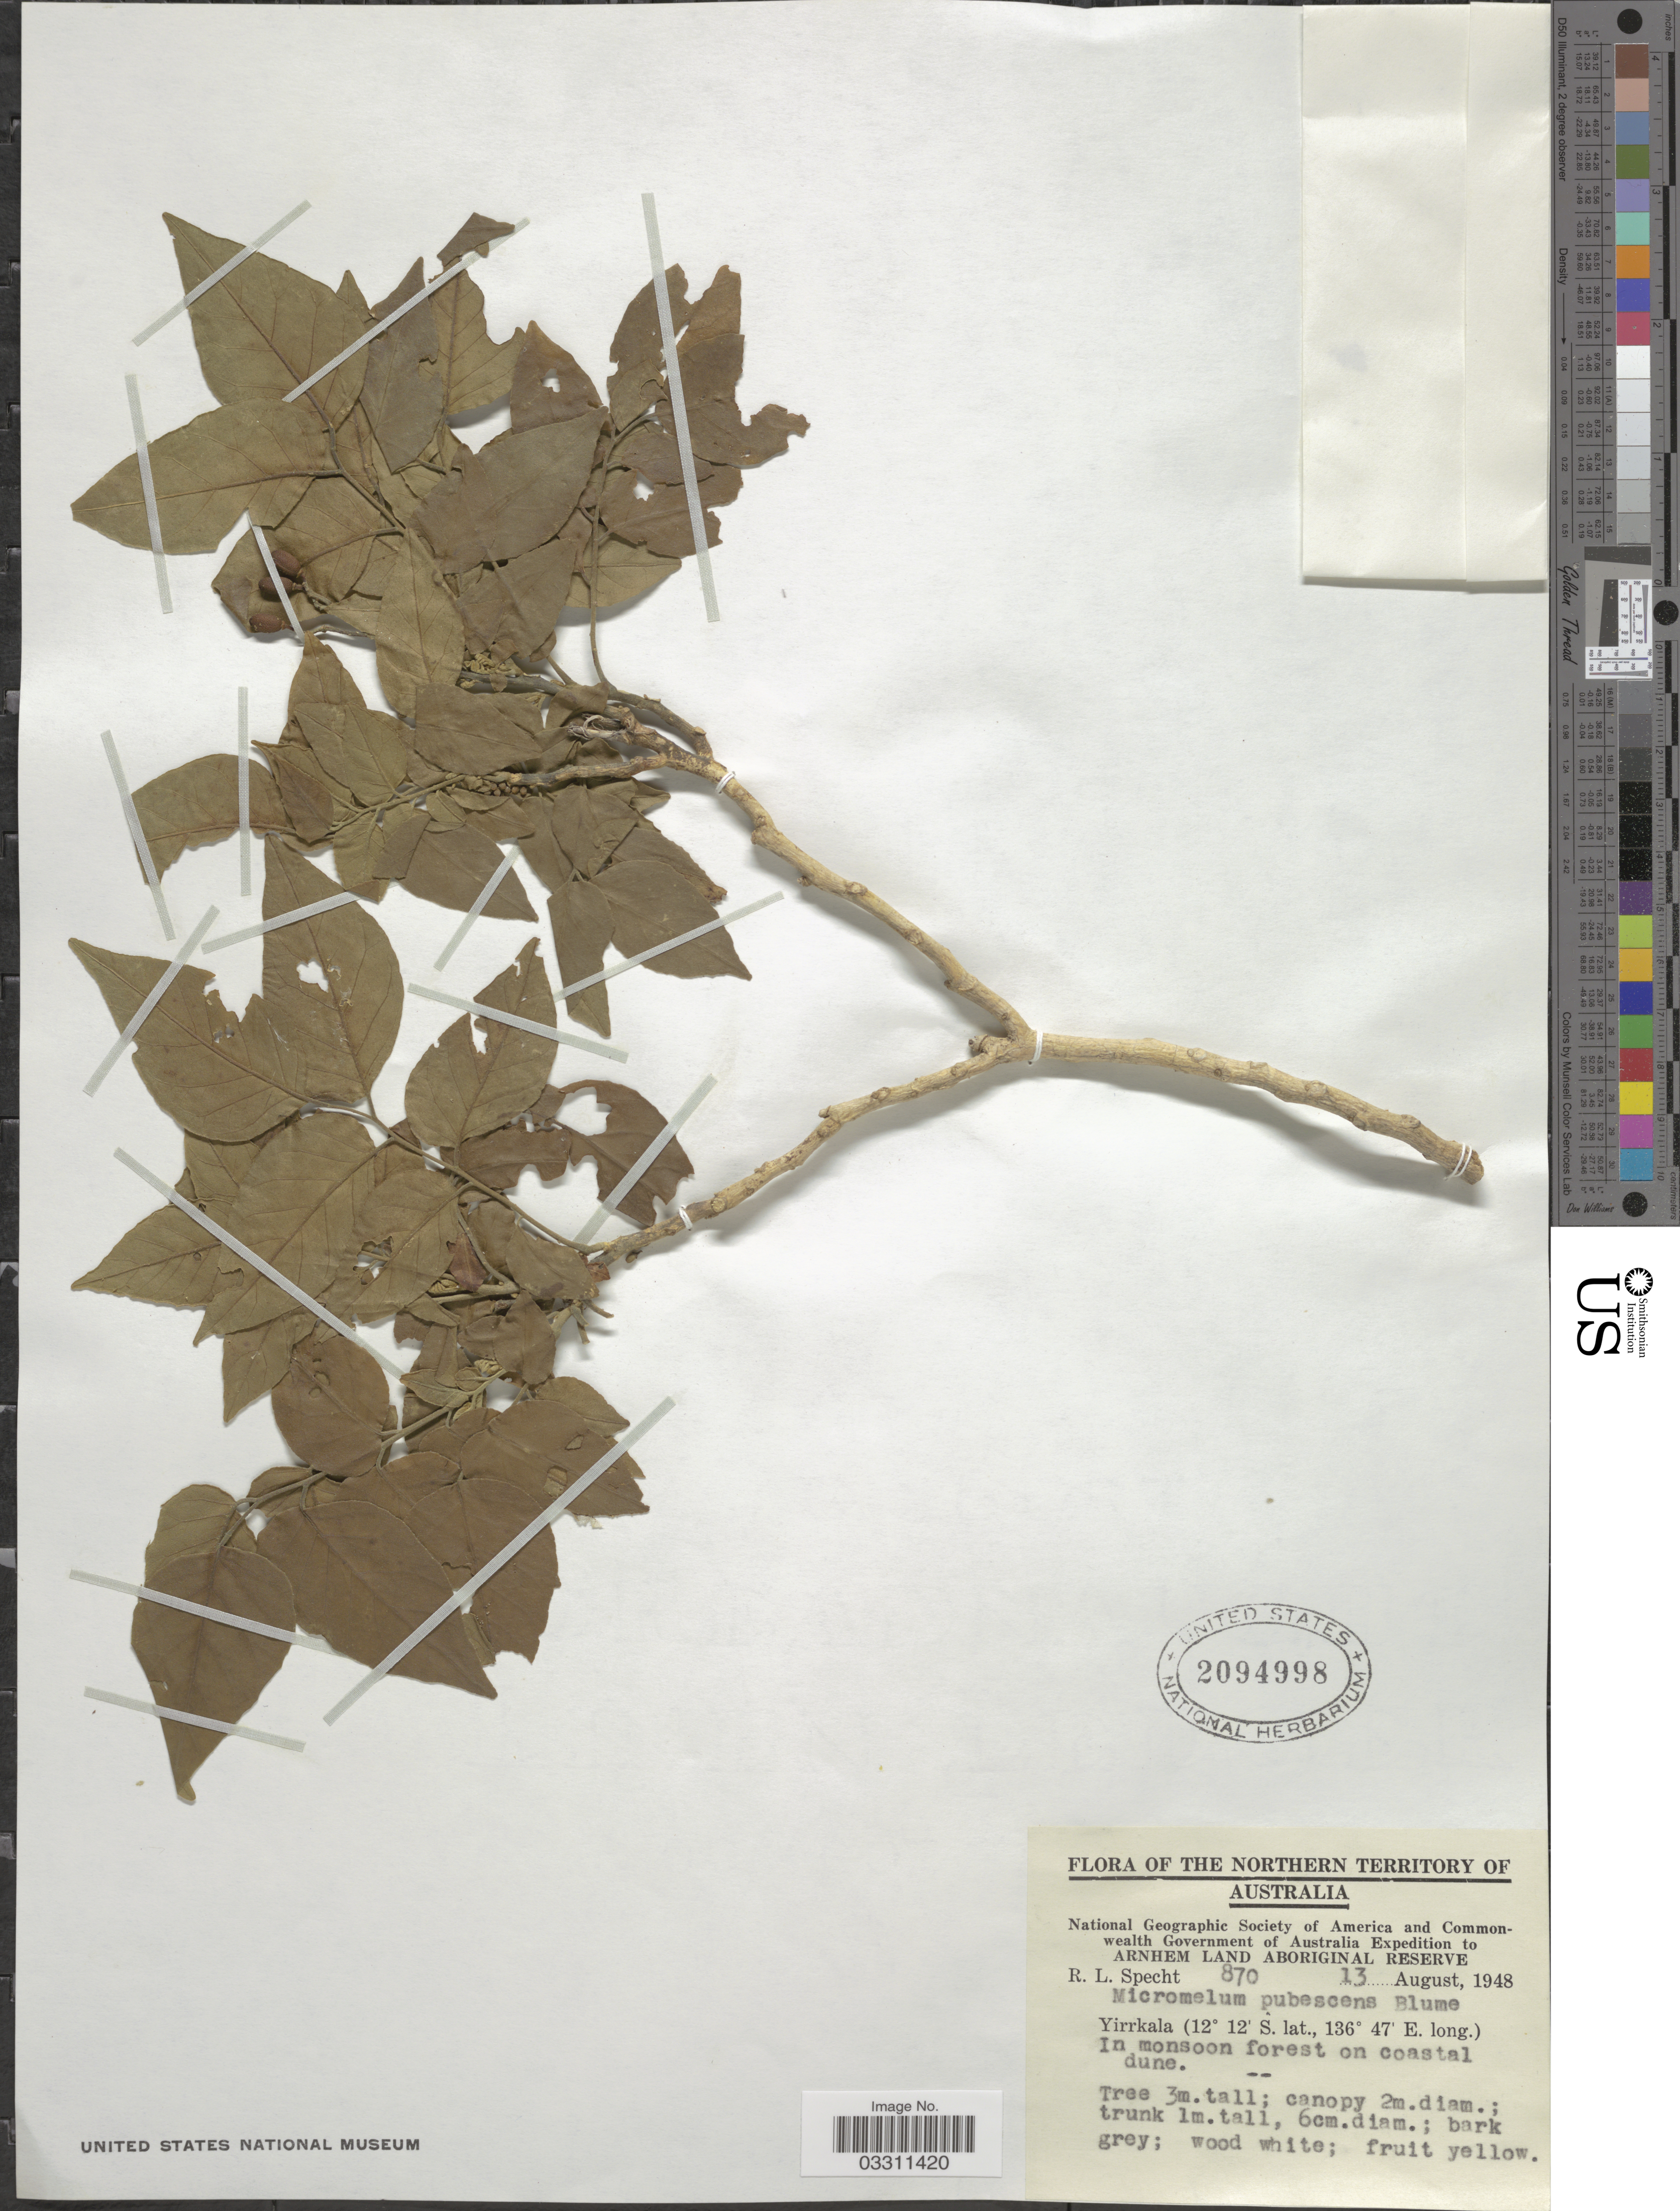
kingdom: Plantae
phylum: Tracheophyta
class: Magnoliopsida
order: Sapindales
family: Rutaceae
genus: Micromelum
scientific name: Micromelum minutum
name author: (G. Forst.) Wight & Arn.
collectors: R. L. Specht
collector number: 870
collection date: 1948-08-13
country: Australia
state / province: Northern Territory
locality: Arnhem Land Aboriginal Reserve. Yirrkala.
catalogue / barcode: US 2094998